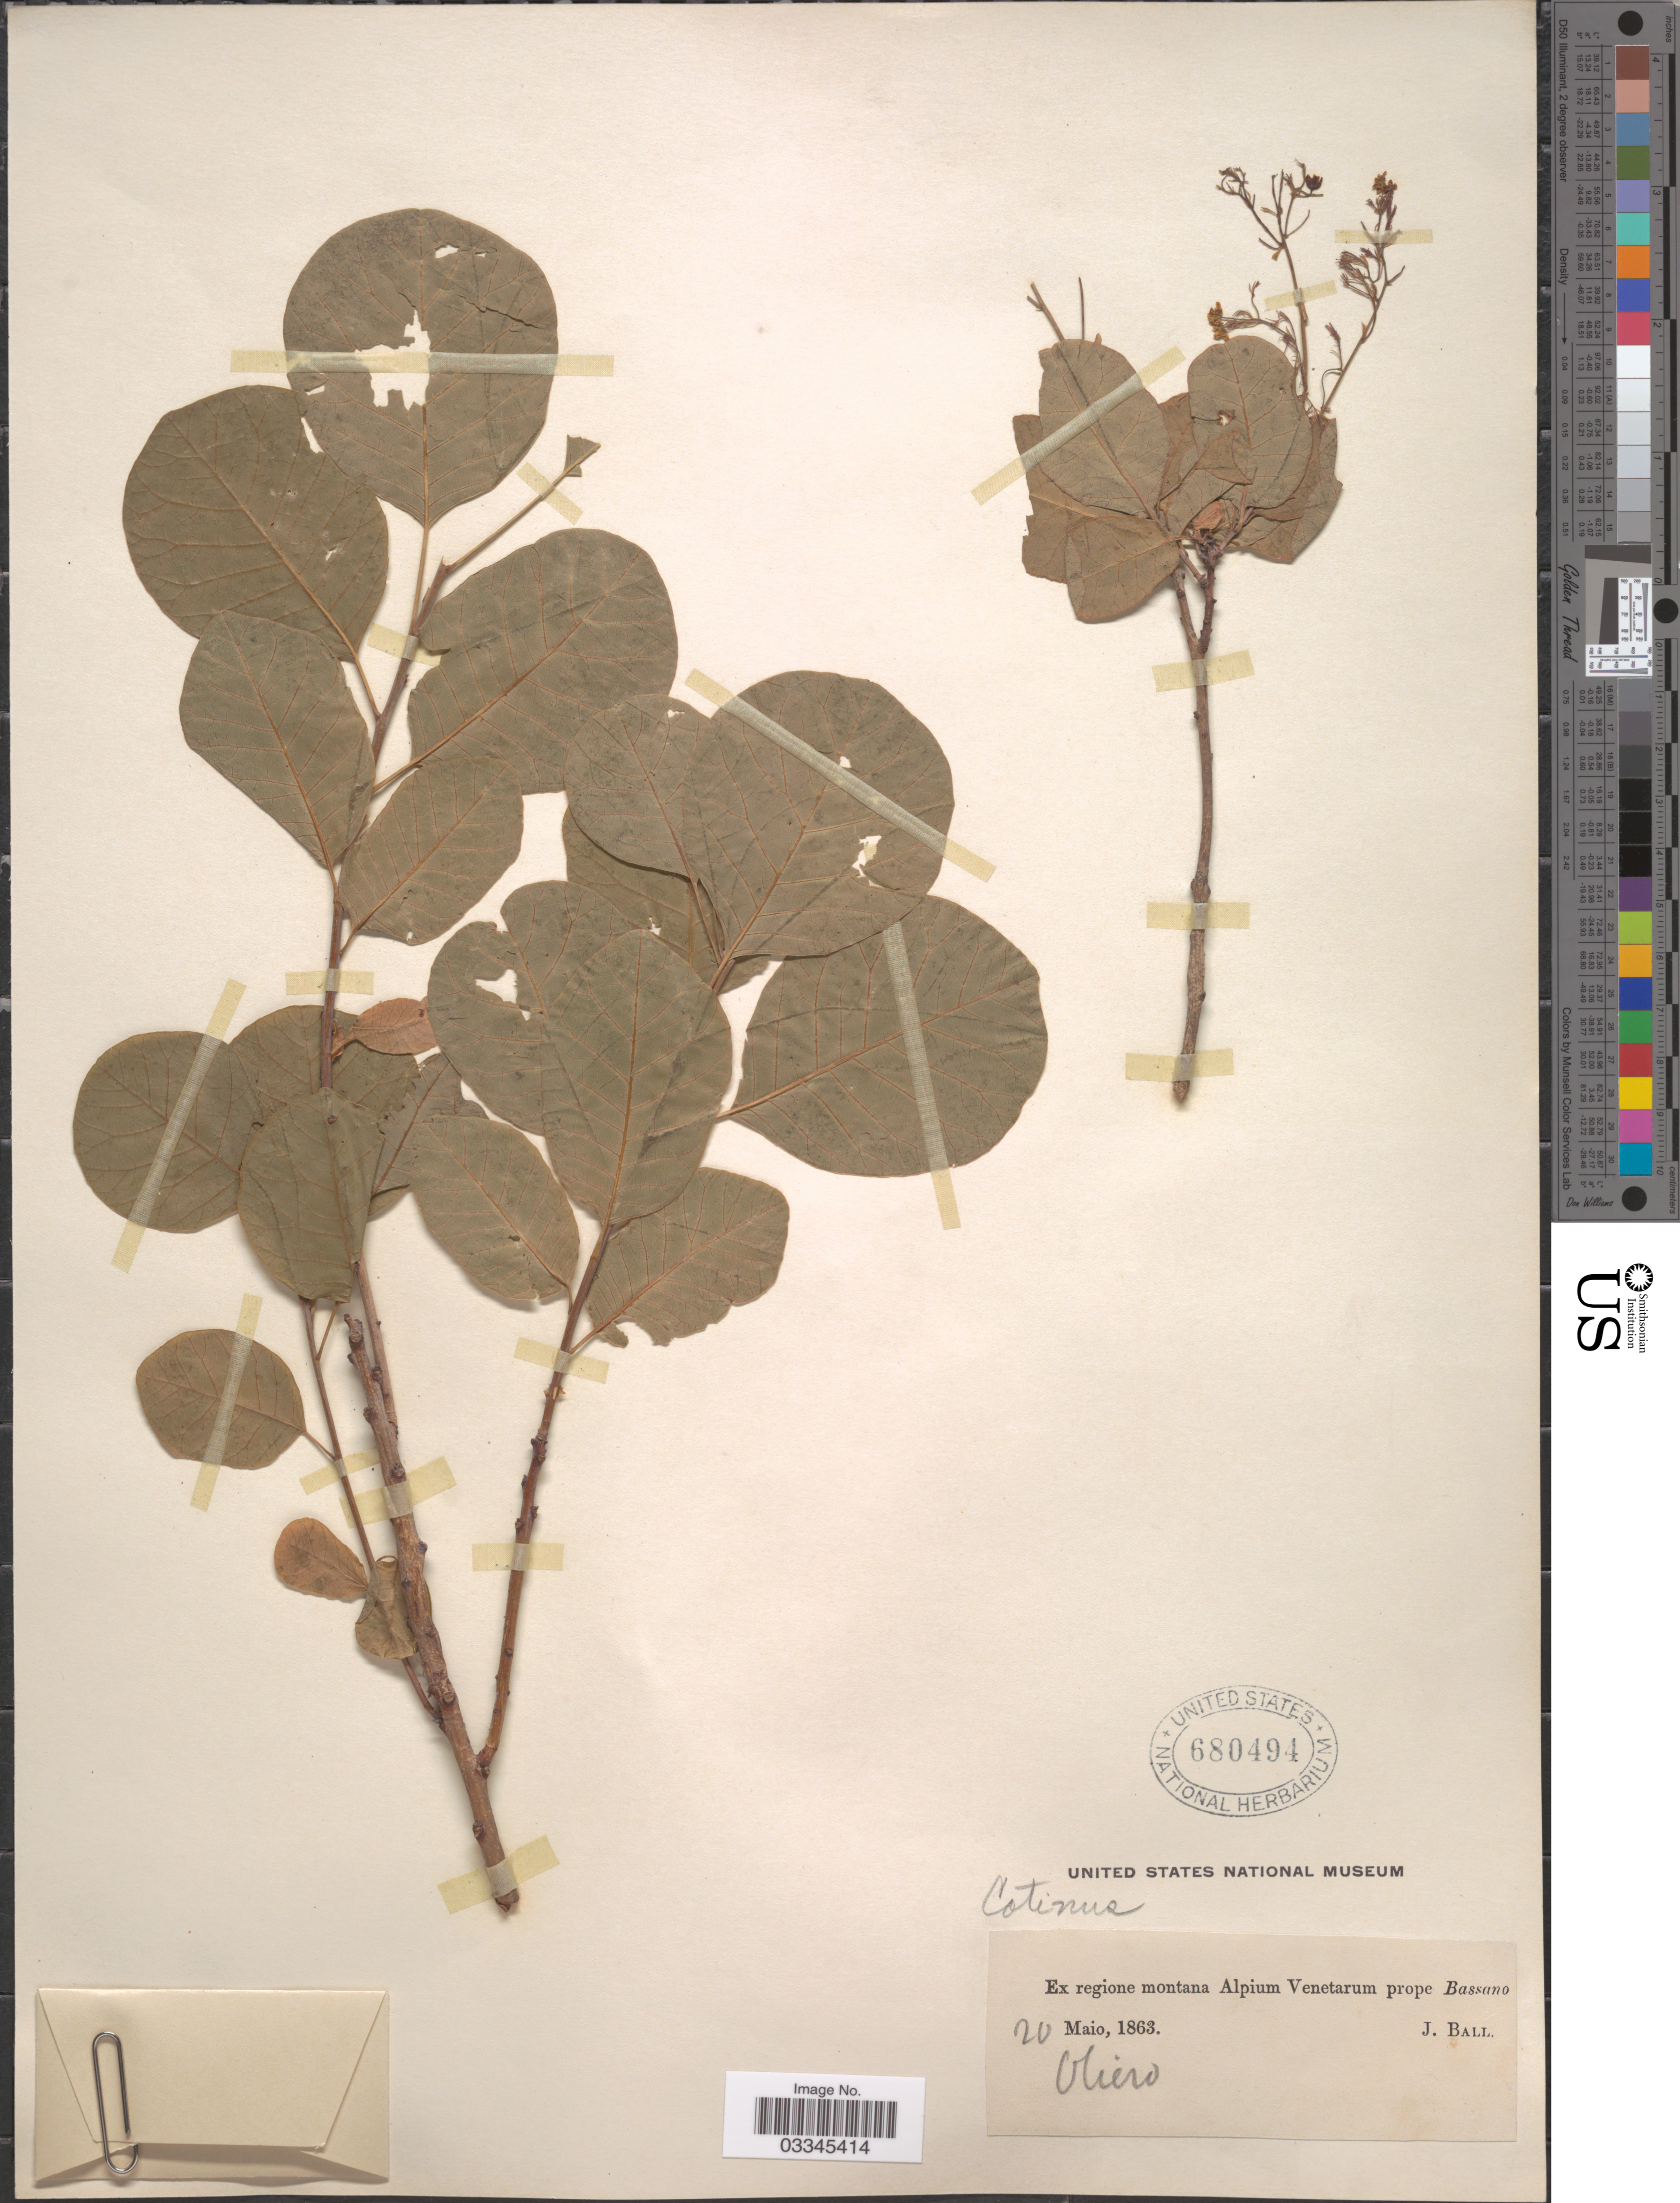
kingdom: Plantae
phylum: Tracheophyta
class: Magnoliopsida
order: Sapindales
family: Anacardiaceae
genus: Cotinus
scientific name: Cotinus coggygria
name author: Scop.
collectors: J. Ball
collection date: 1863-05-20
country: Italy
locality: Ex regione montana Alpium Venetarum prope Bassano.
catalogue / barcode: US 680494